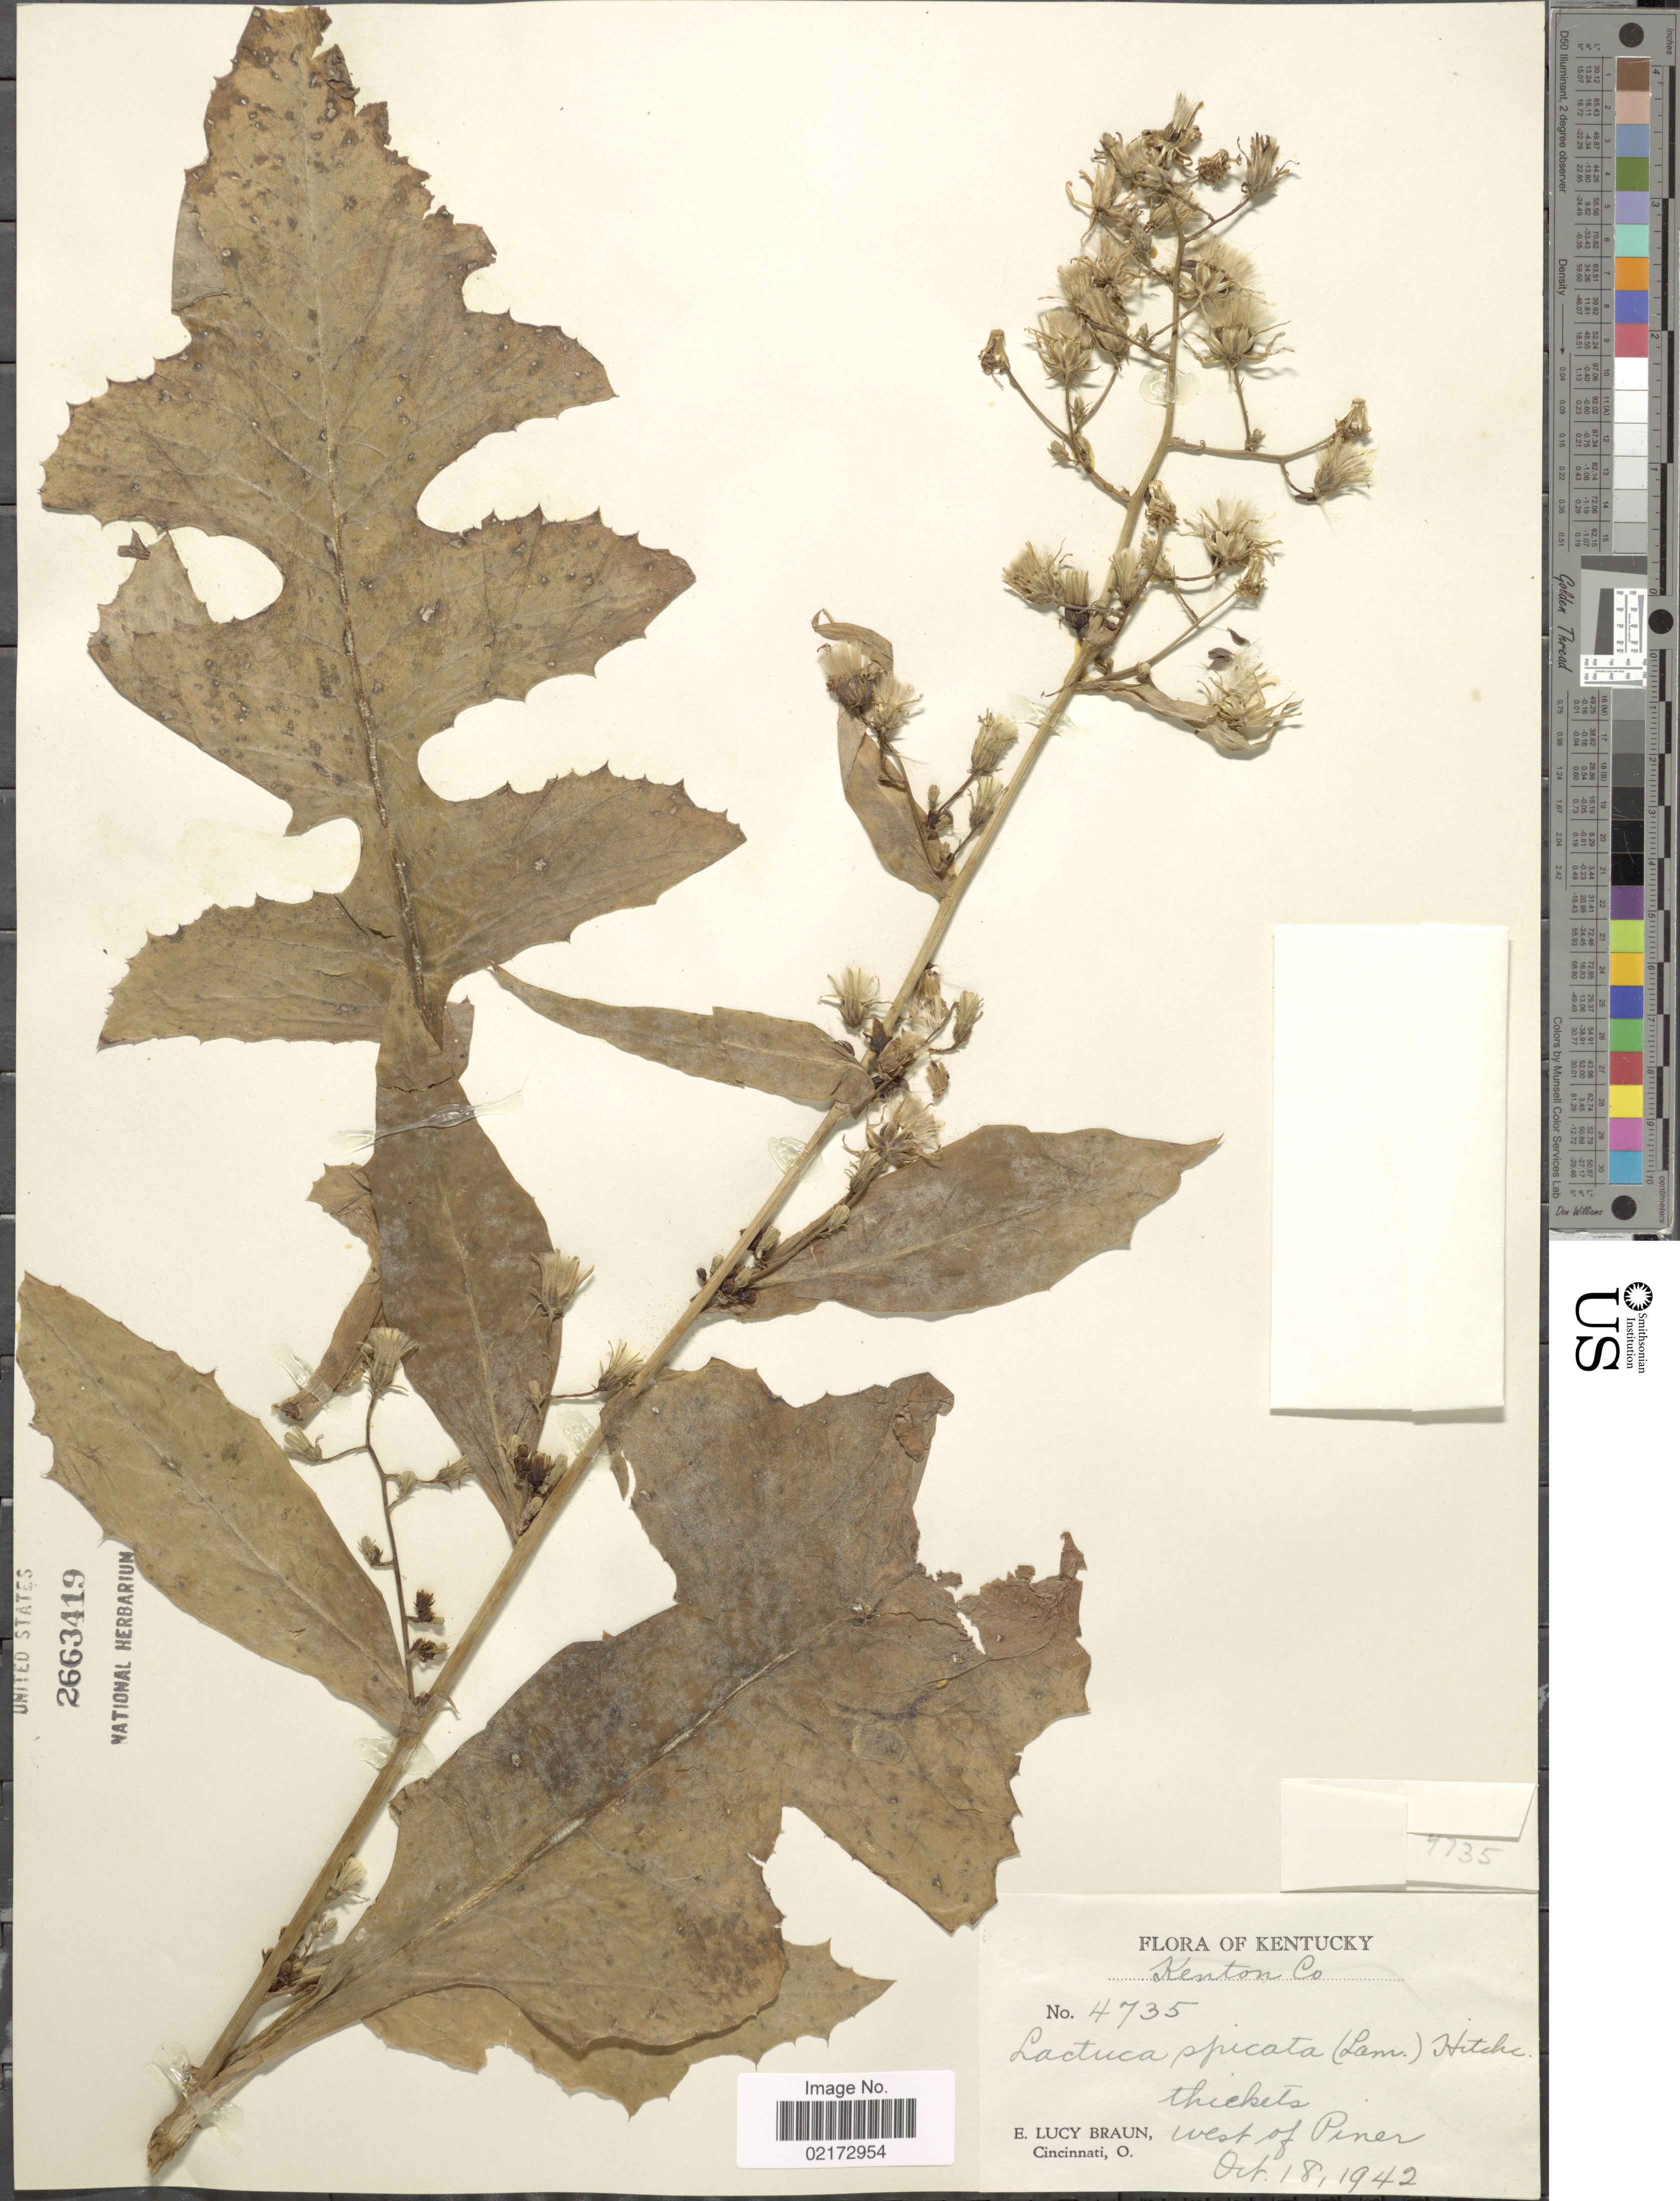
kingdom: Plantae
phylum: Tracheophyta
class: Magnoliopsida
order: Asterales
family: Asteraceae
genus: Lactuca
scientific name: Lactuca biennis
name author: (Moench) Fernald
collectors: E. L. Braun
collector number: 4735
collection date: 1942-10-18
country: United States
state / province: Kentucky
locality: Kenton Co., West of Piner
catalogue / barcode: US 2663419